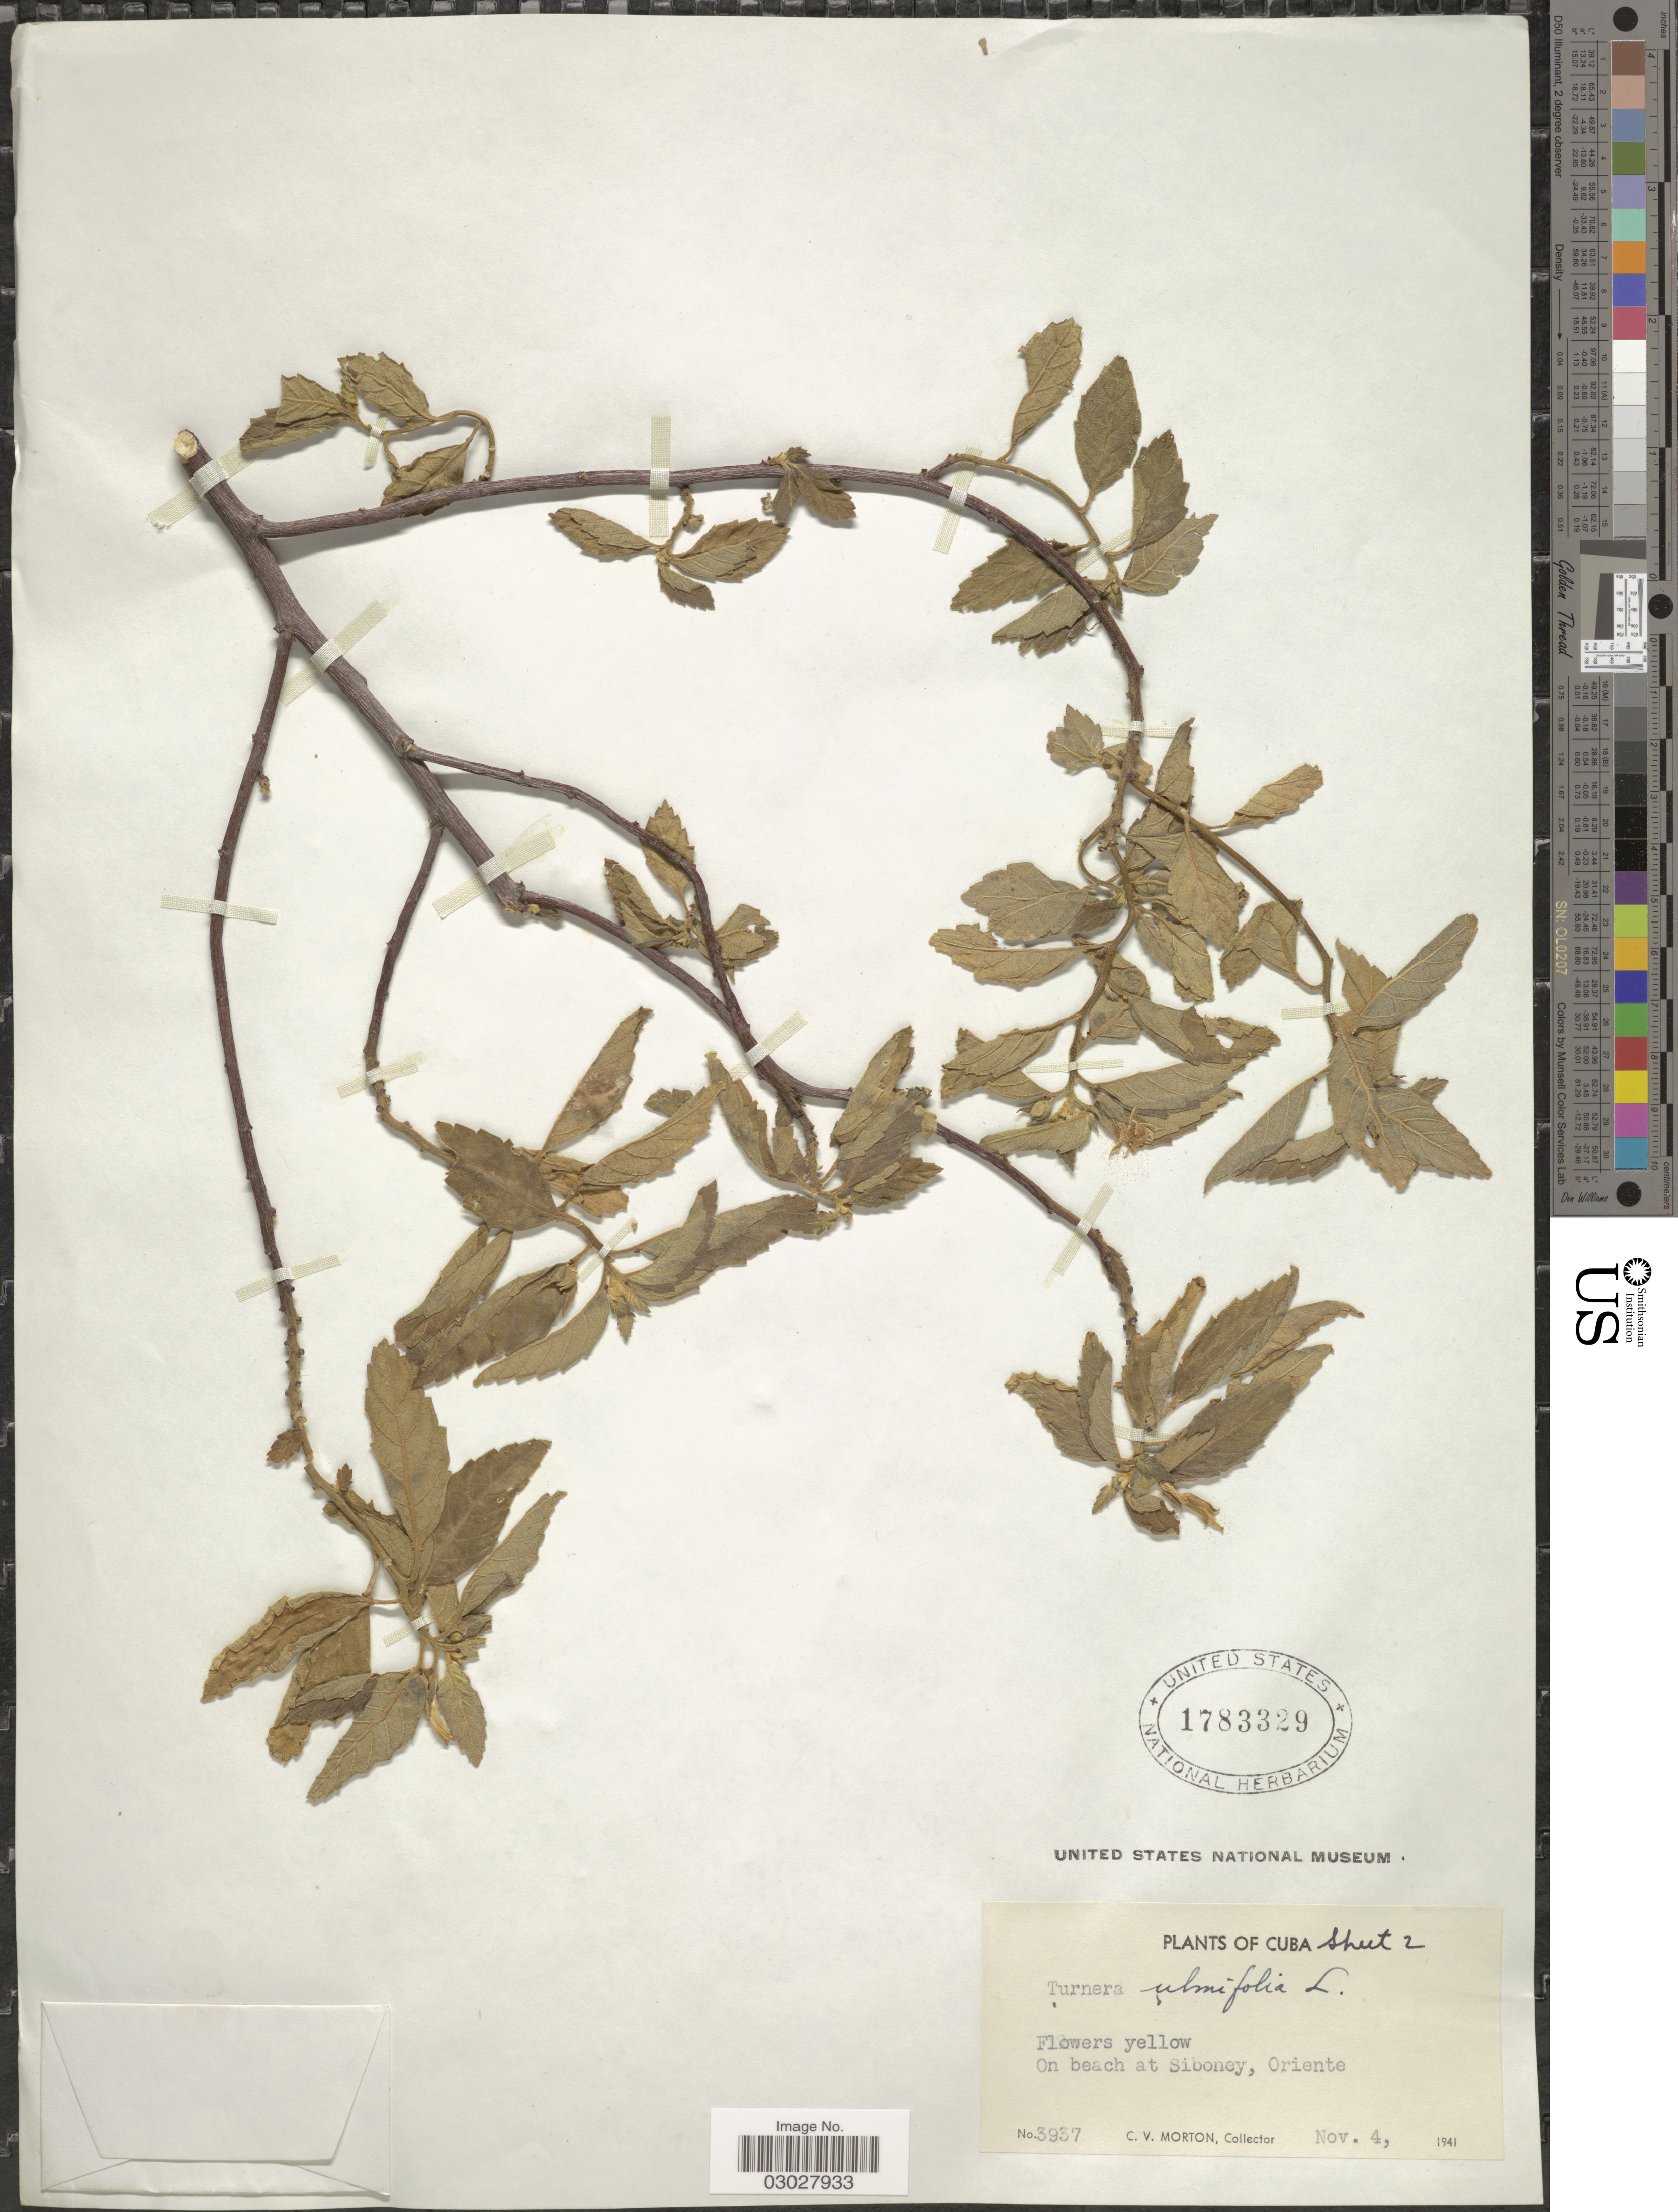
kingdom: Plantae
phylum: Tracheophyta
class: Magnoliopsida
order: Malpighiales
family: Turneraceae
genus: Turnera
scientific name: Turnera ulmifolia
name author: L.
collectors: C. V. Morton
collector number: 3937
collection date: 1941-11-04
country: Cuba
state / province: Oriente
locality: On beach at Siboney.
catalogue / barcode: US 1783329